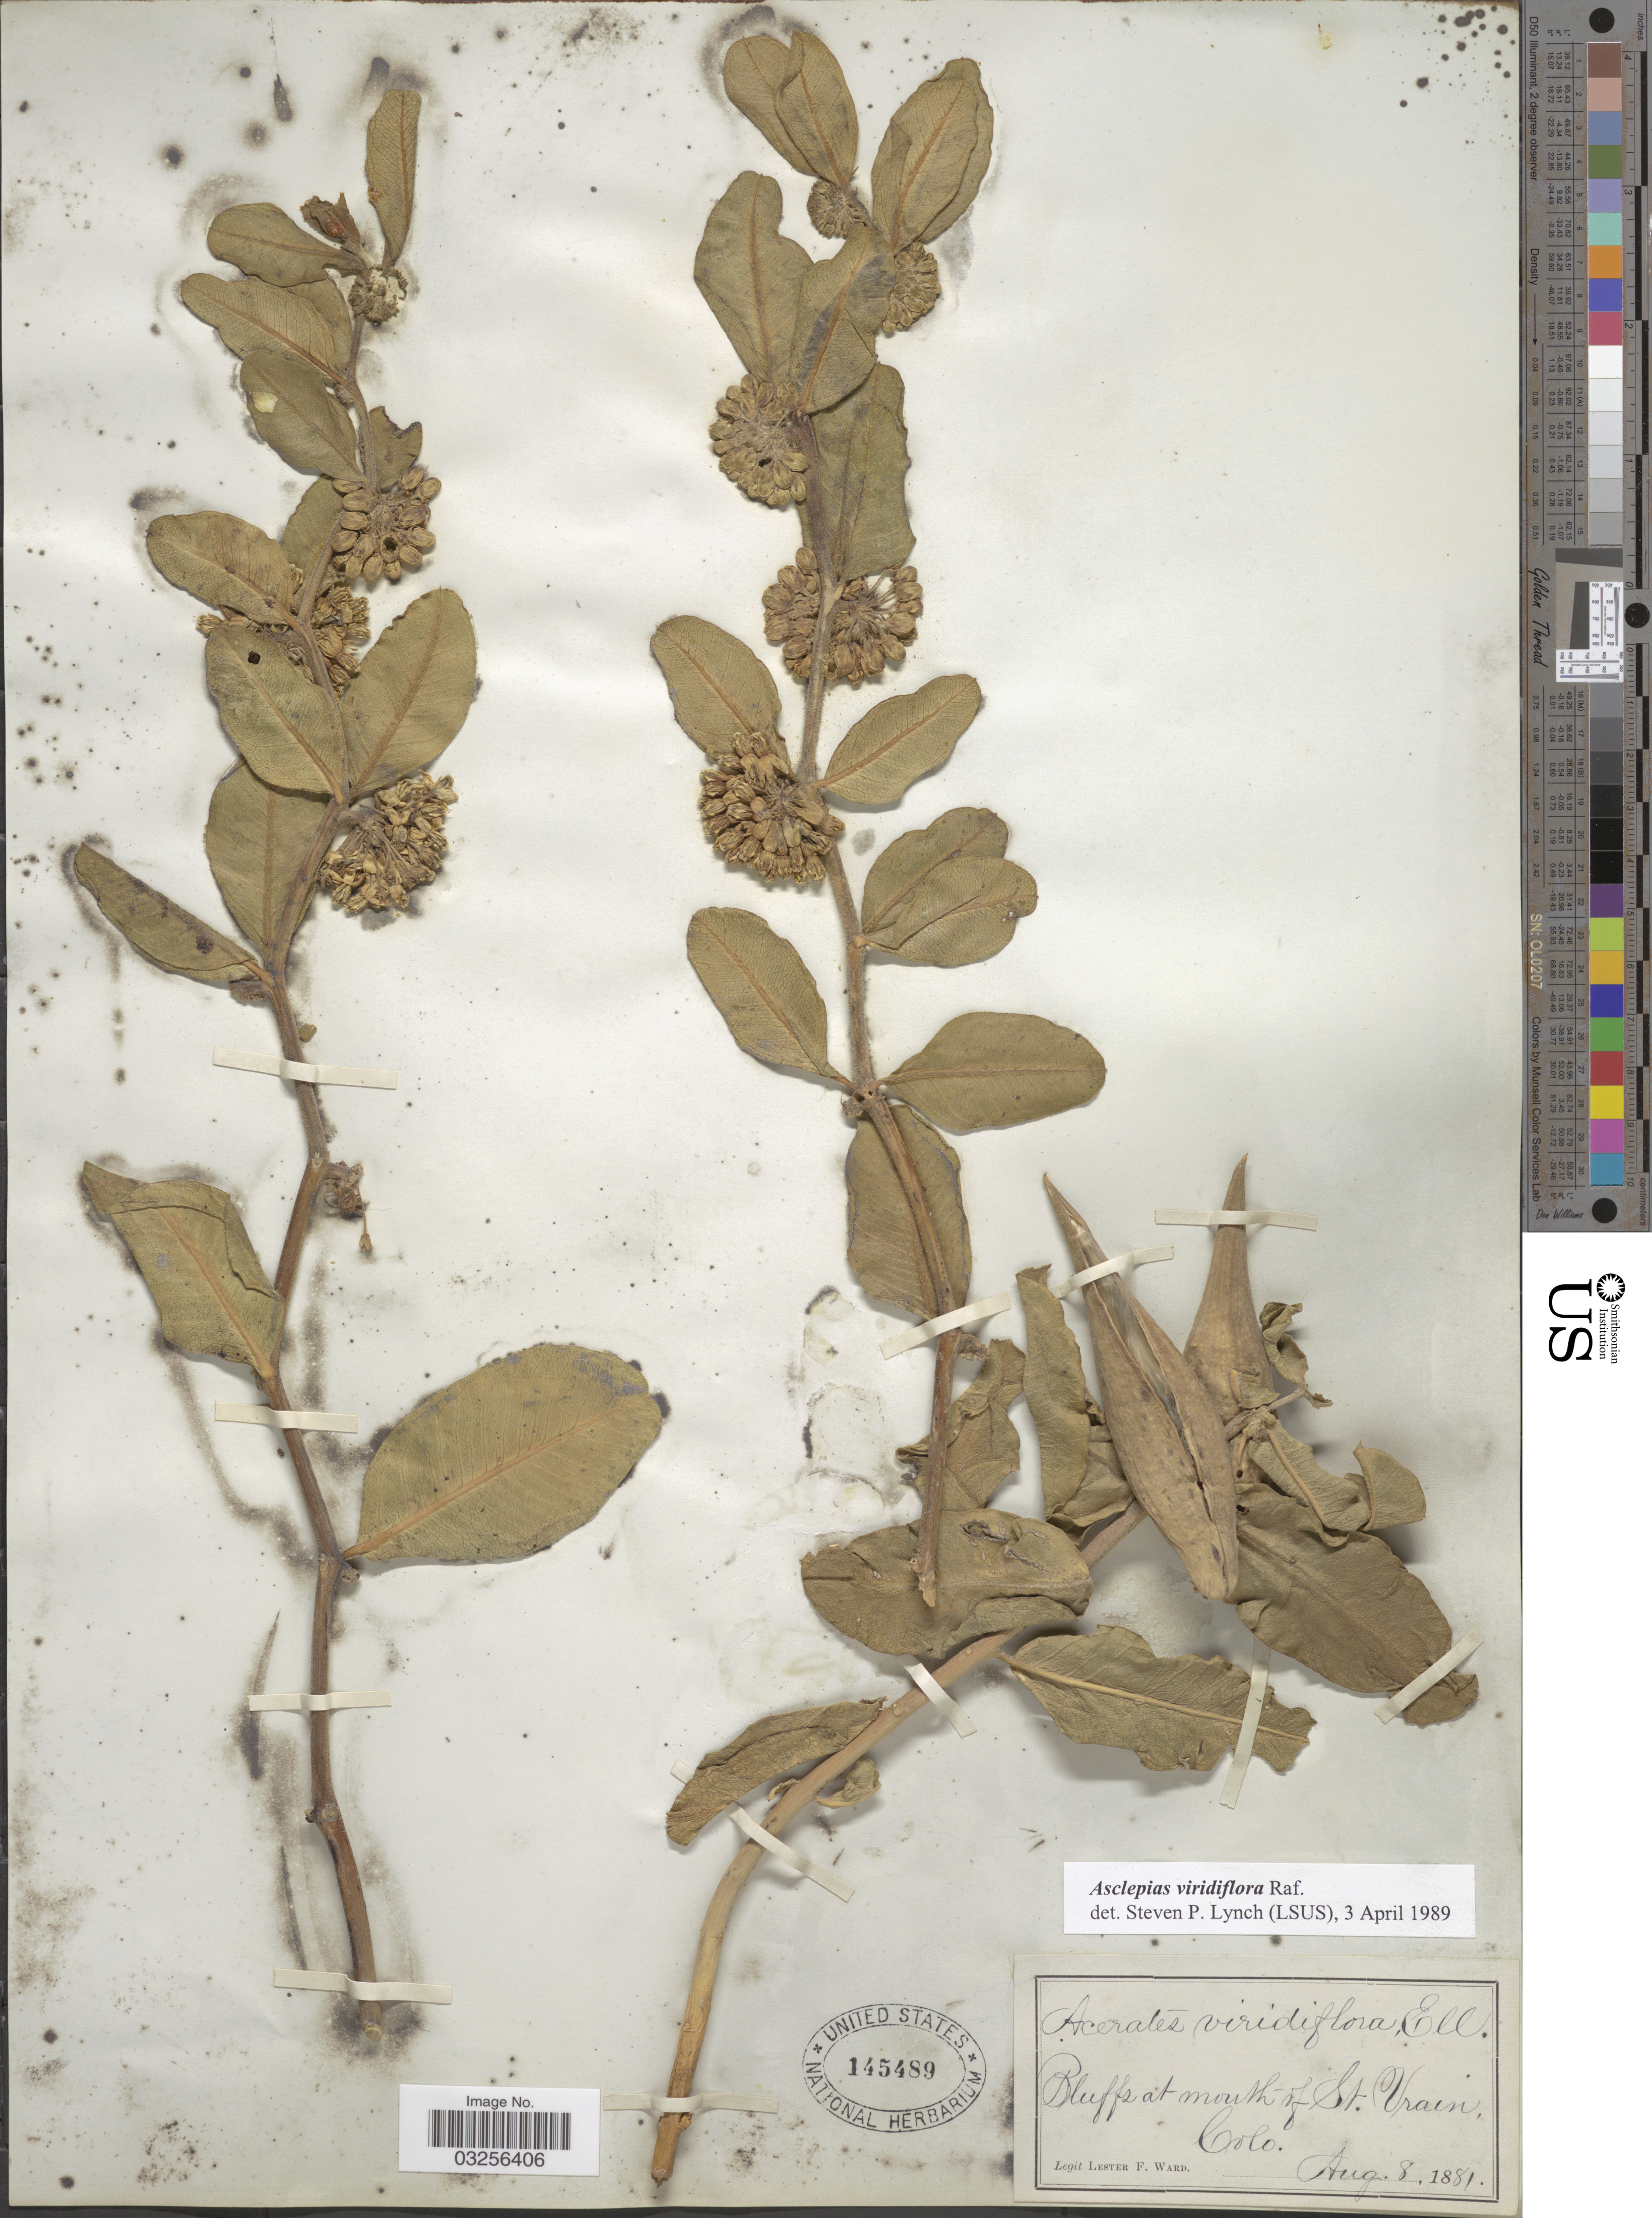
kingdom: Plantae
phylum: Tracheophyta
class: Magnoliopsida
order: Gentianales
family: Apocynaceae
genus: Asclepias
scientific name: Asclepias viridiflora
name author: Raf.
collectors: L. F. Ward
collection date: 1881-08-08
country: United States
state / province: Colorado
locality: Bluffs at mouth of St. Vrain, Colo.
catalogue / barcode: US 145489